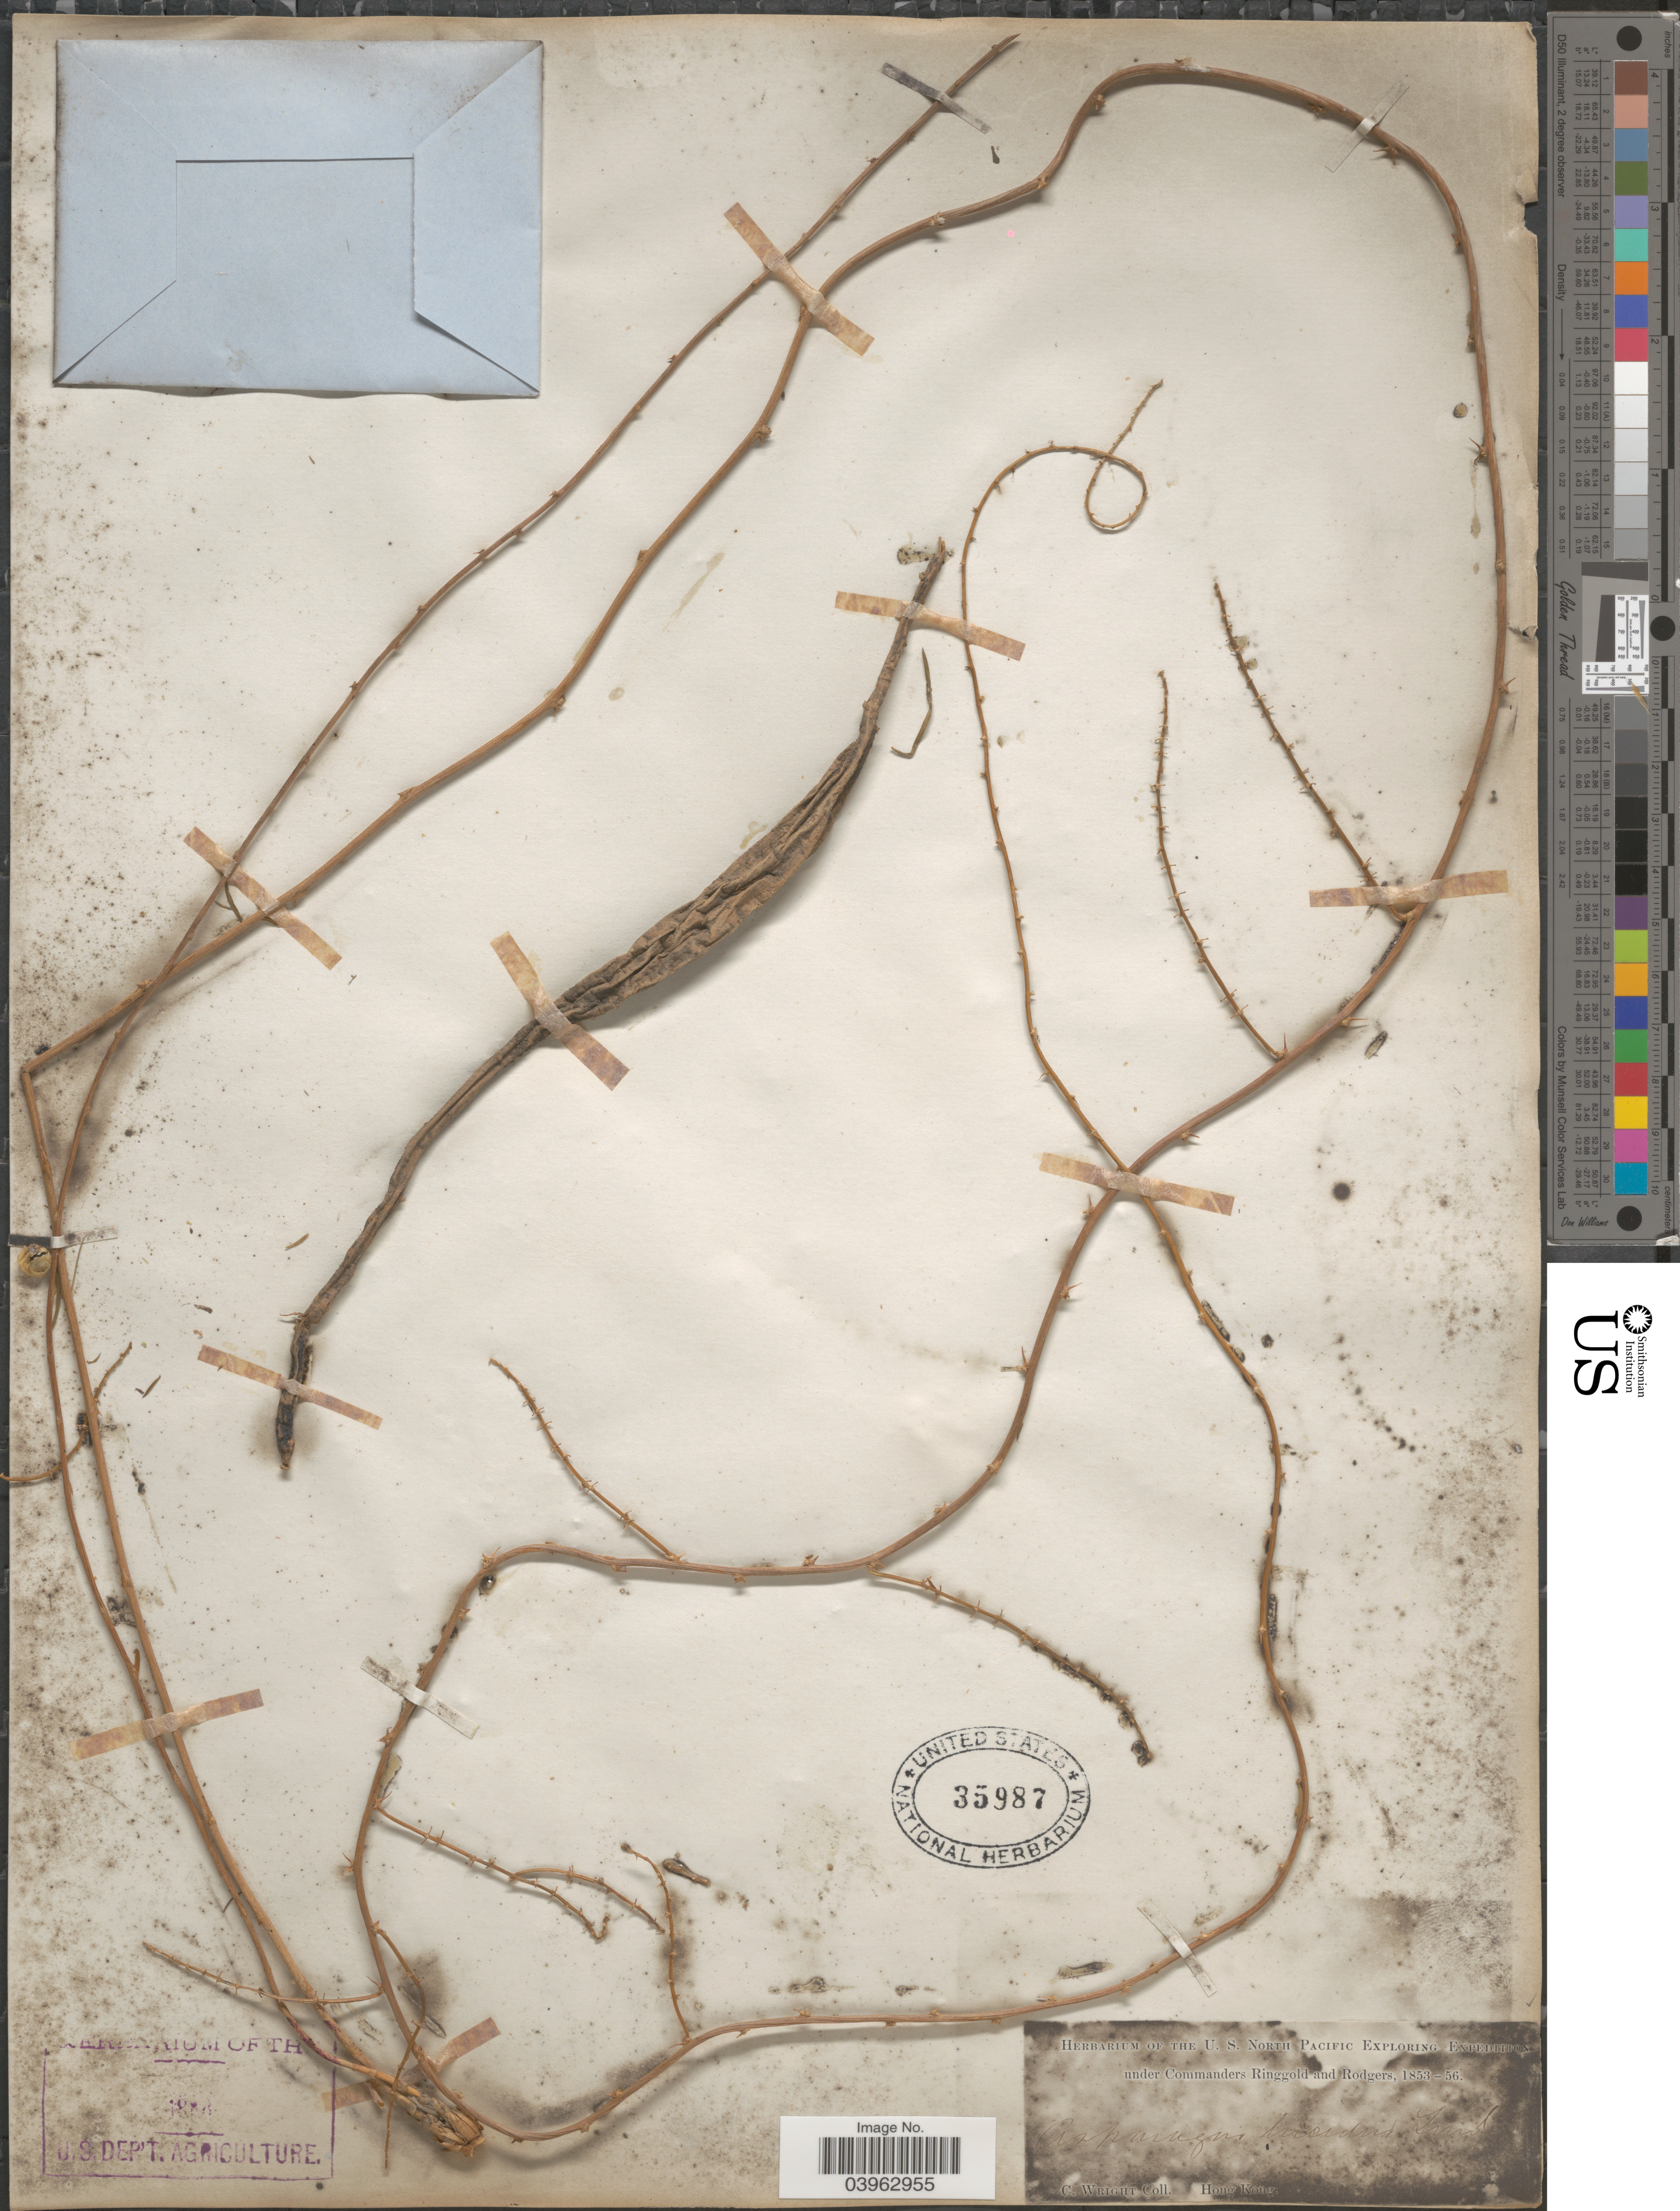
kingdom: Plantae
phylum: Tracheophyta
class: Liliopsida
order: Asparagales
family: Asparagaceae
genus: Asparagus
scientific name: Asparagus lucidus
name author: Lindl.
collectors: C. Wright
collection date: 1853/1856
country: China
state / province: Hong Kong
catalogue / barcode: US 35987